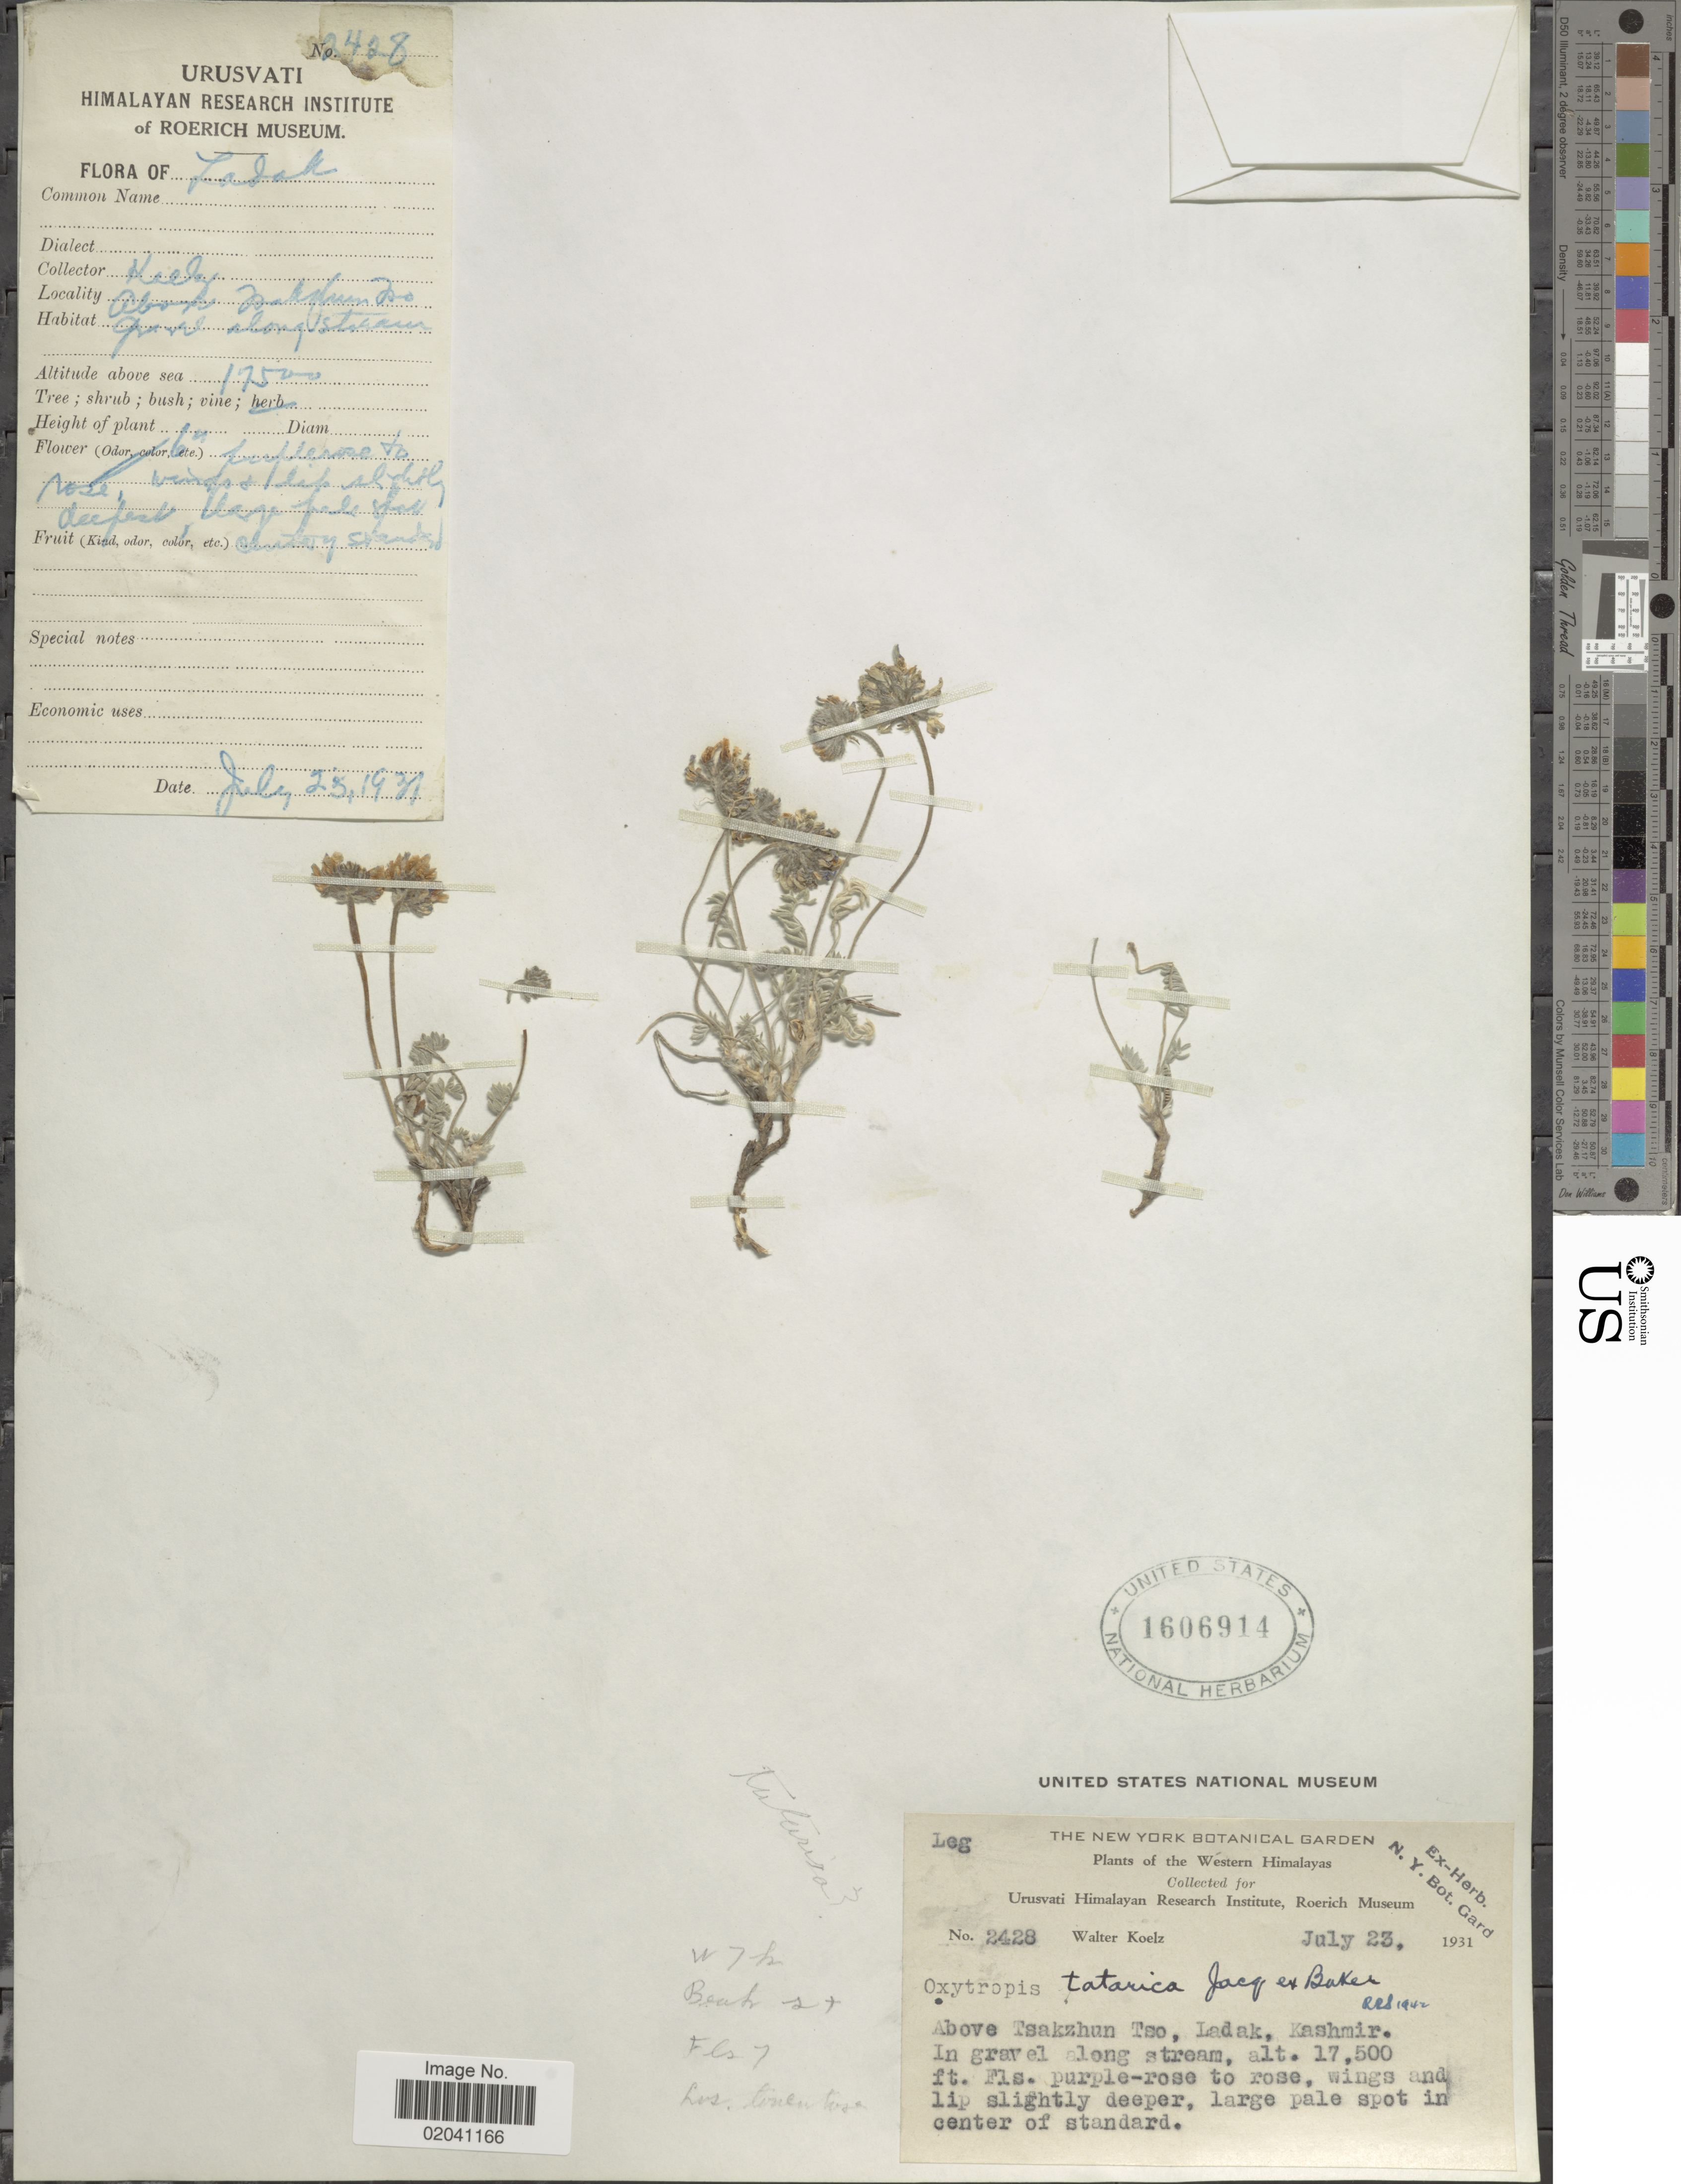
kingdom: Plantae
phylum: Tracheophyta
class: Magnoliopsida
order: Fabales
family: Fabaceae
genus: Oxytropis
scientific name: Oxytropis tatarica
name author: Baker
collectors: W. N. Koelz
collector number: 2428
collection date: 1931-07-23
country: India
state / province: Ladakh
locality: Western Himalayas. Above Tsakzhun Tso, Ladak, Kashmir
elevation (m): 5334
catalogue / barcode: US 1606914